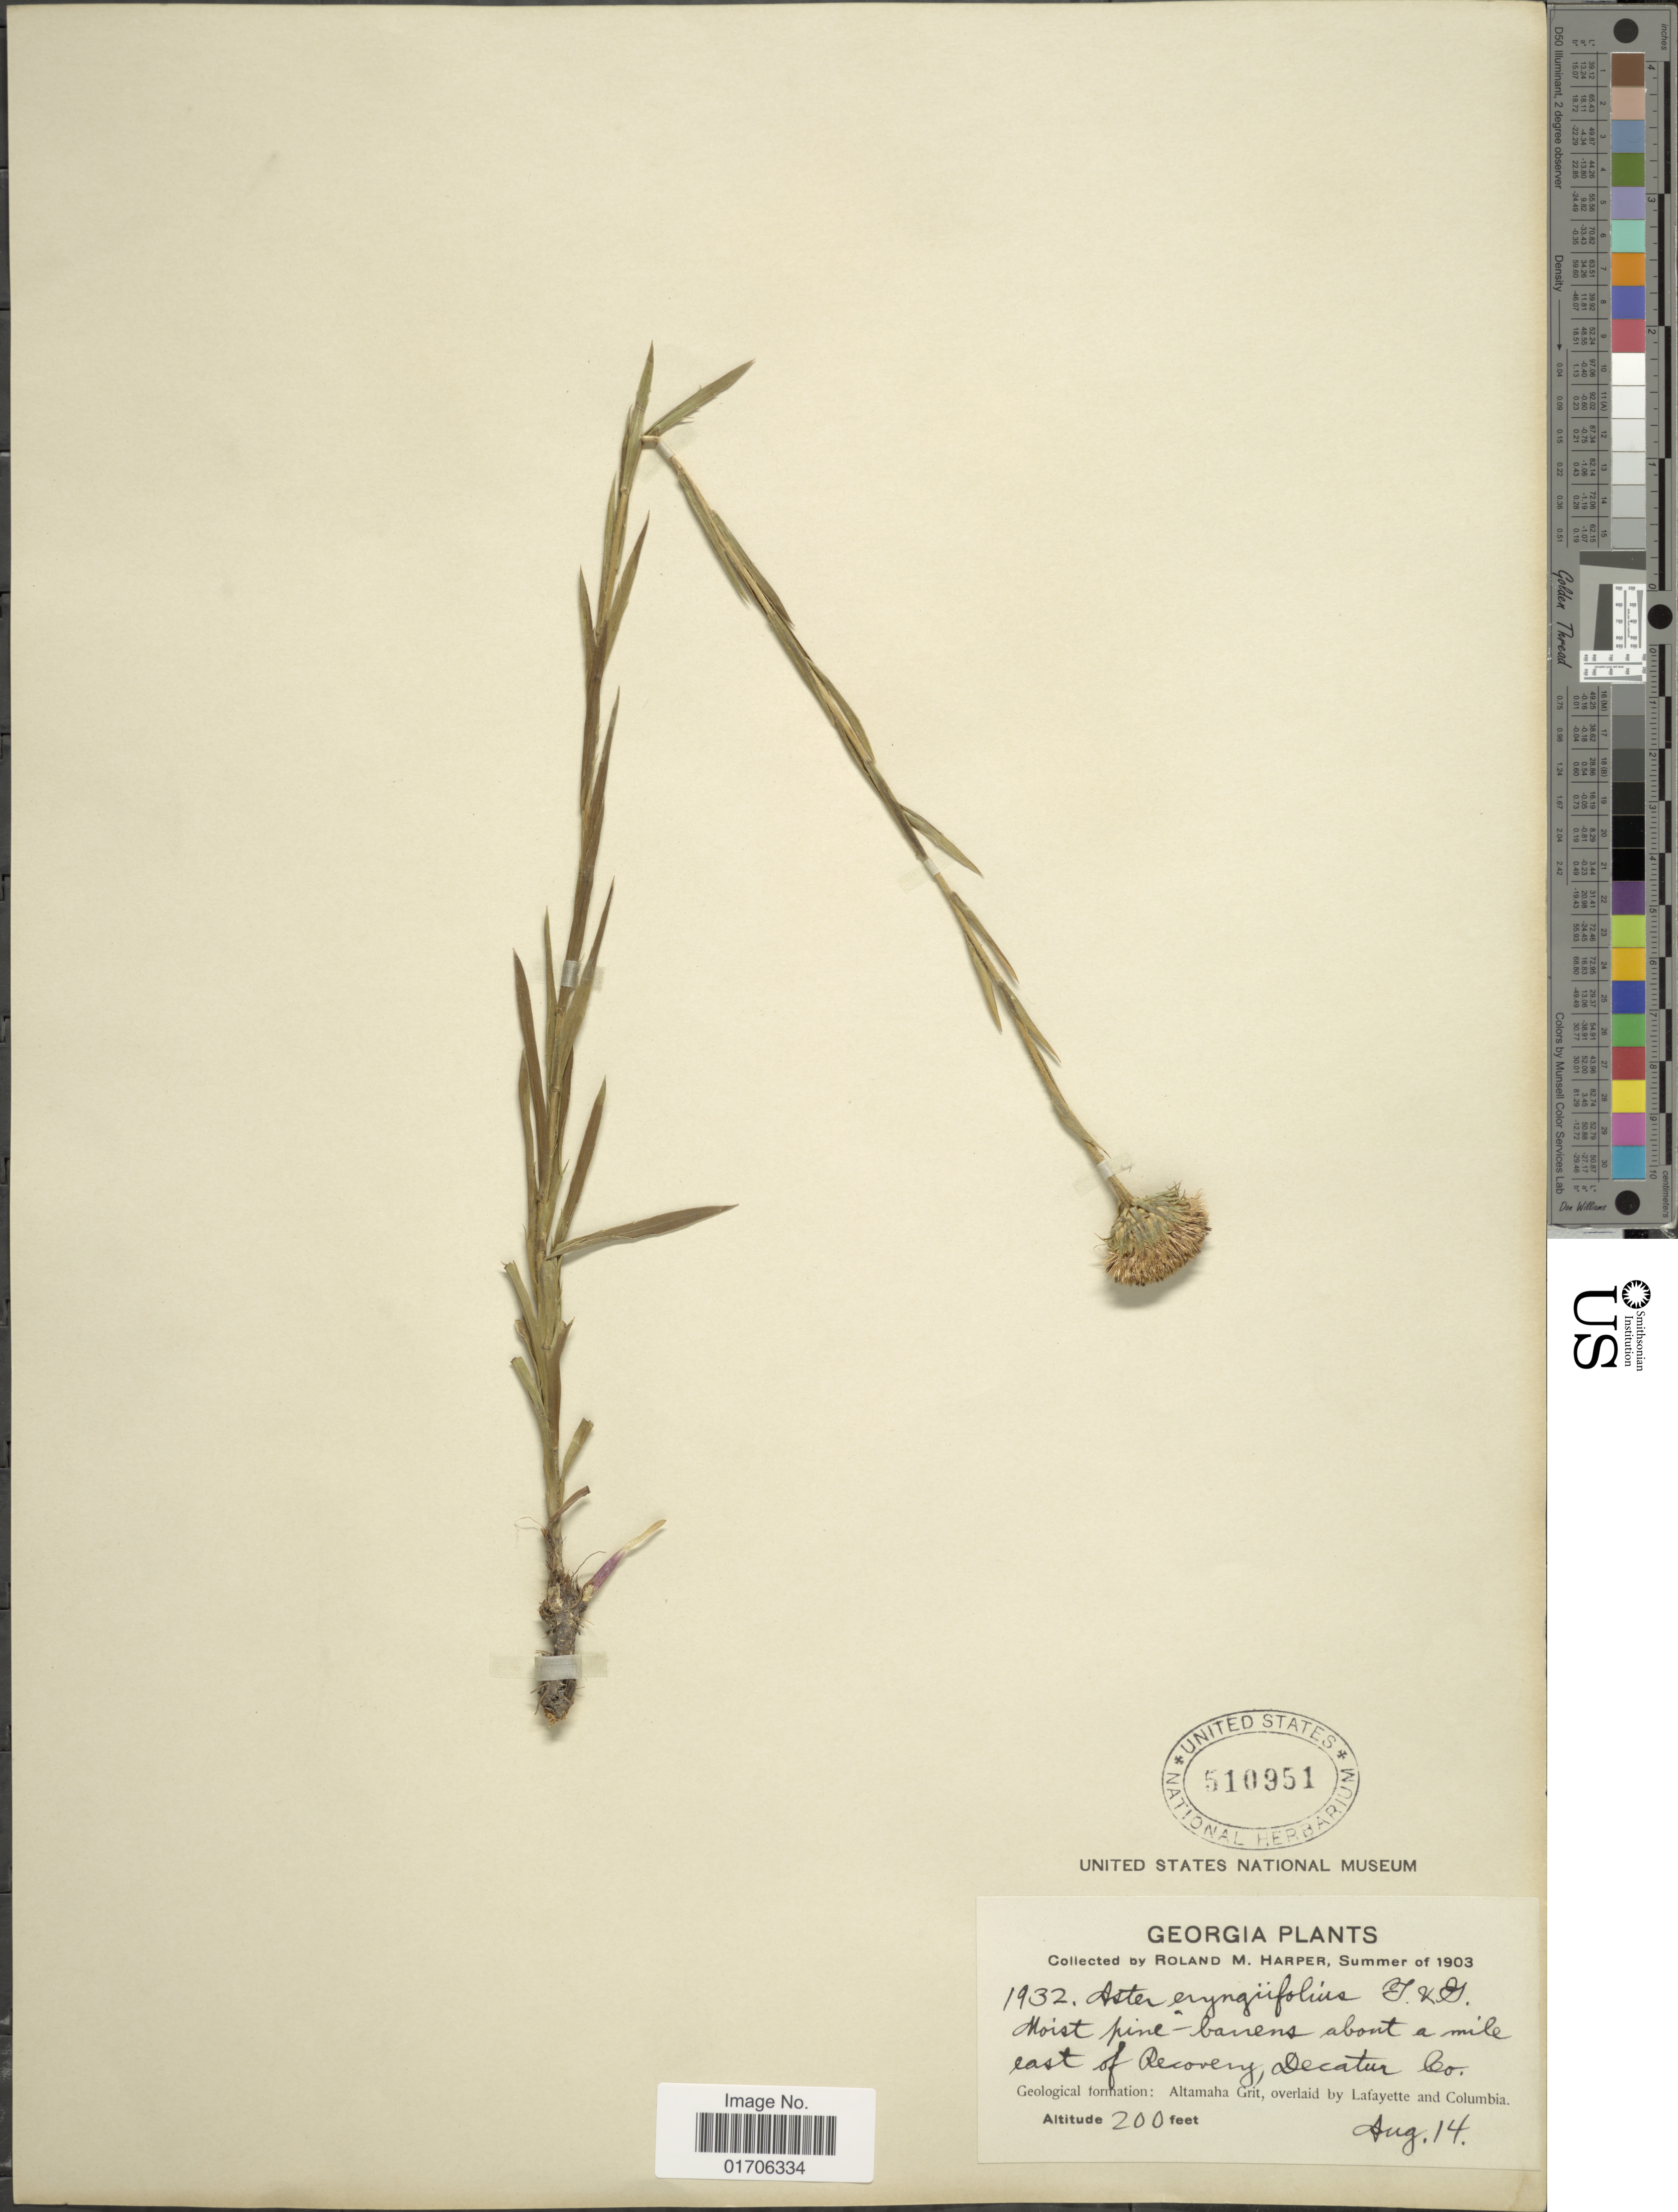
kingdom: Plantae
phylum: Tracheophyta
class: Magnoliopsida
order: Asterales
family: Asteraceae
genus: Eurybia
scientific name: Eurybia eryngiifolia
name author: (Torr. & A. Gray) G.L. Nesom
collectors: R. M. Harper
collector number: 1932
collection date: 1903-08-14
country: United States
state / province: Georgia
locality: About a mile east of Recovery, Decatur Co. Geological formation: Altamaha Grit, overlaid by Lafayette and Columbia.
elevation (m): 61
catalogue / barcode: US 510951